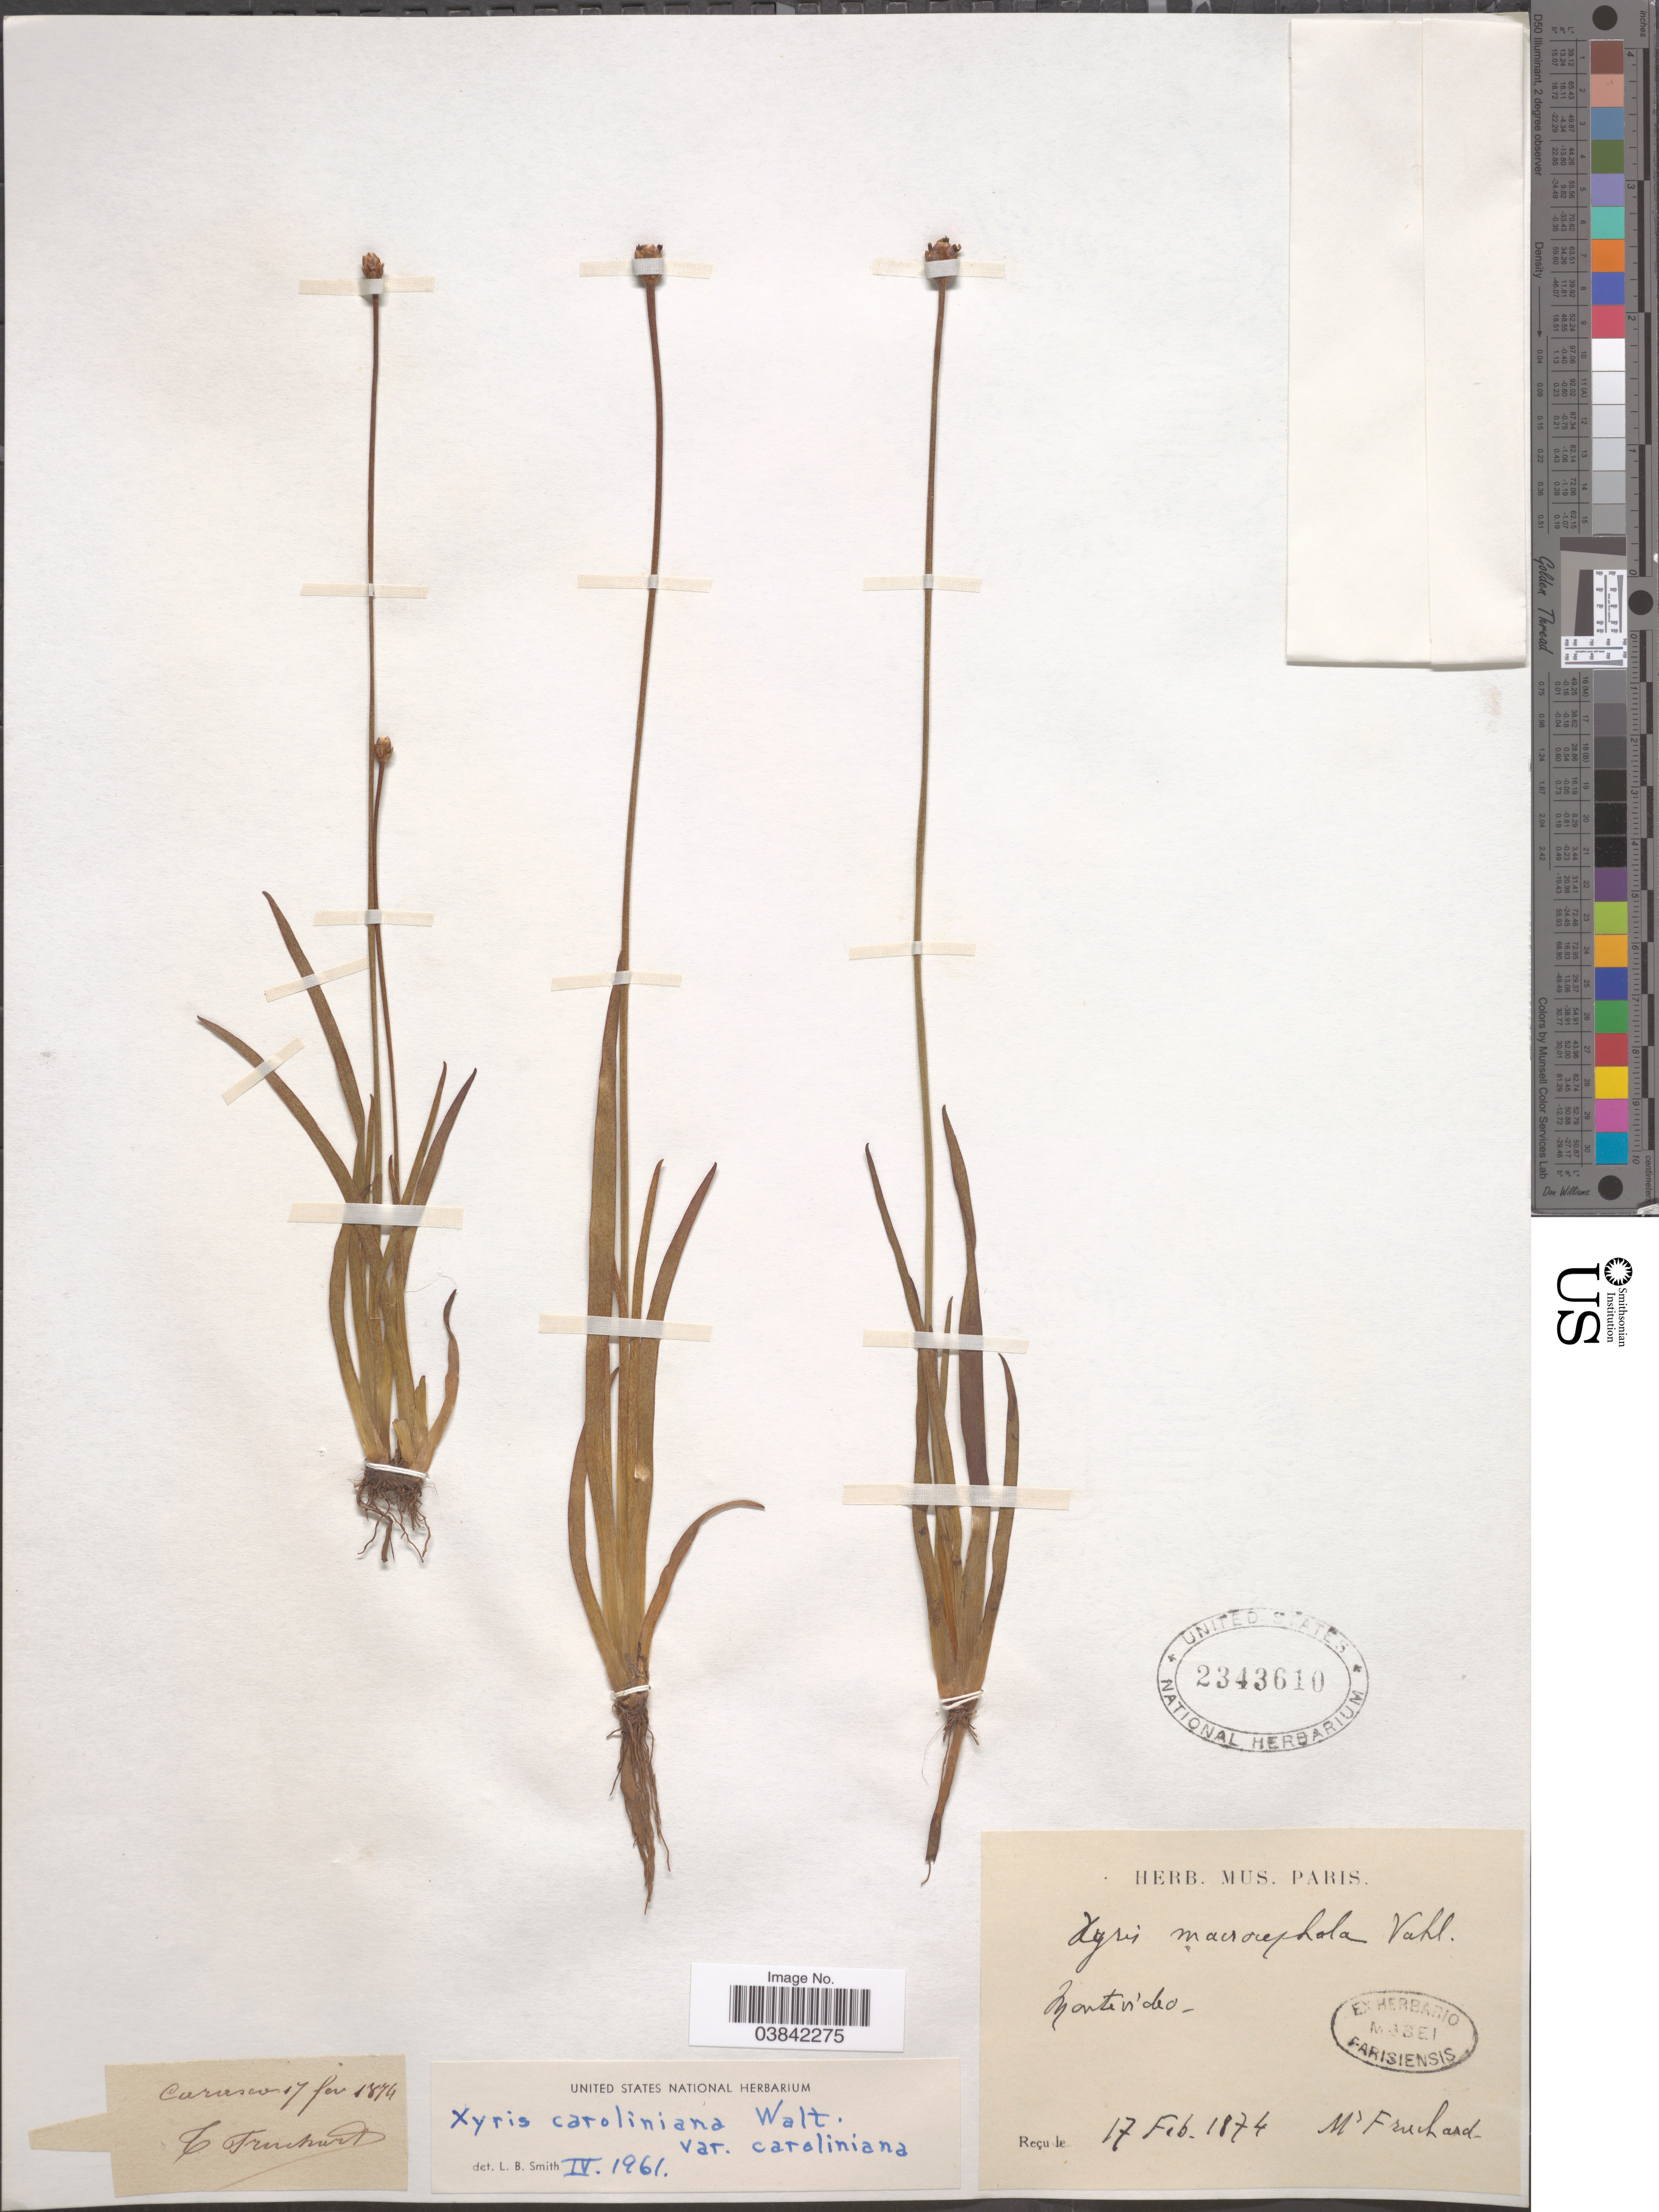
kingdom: Plantae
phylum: Tracheophyta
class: Liliopsida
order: Poales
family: Xyridaceae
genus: Xyris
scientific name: Xyris jupicai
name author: Rich.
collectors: M. Fruchard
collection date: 1874-02-17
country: Uruguay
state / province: Montevideo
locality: Carrasco.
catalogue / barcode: US 2343610